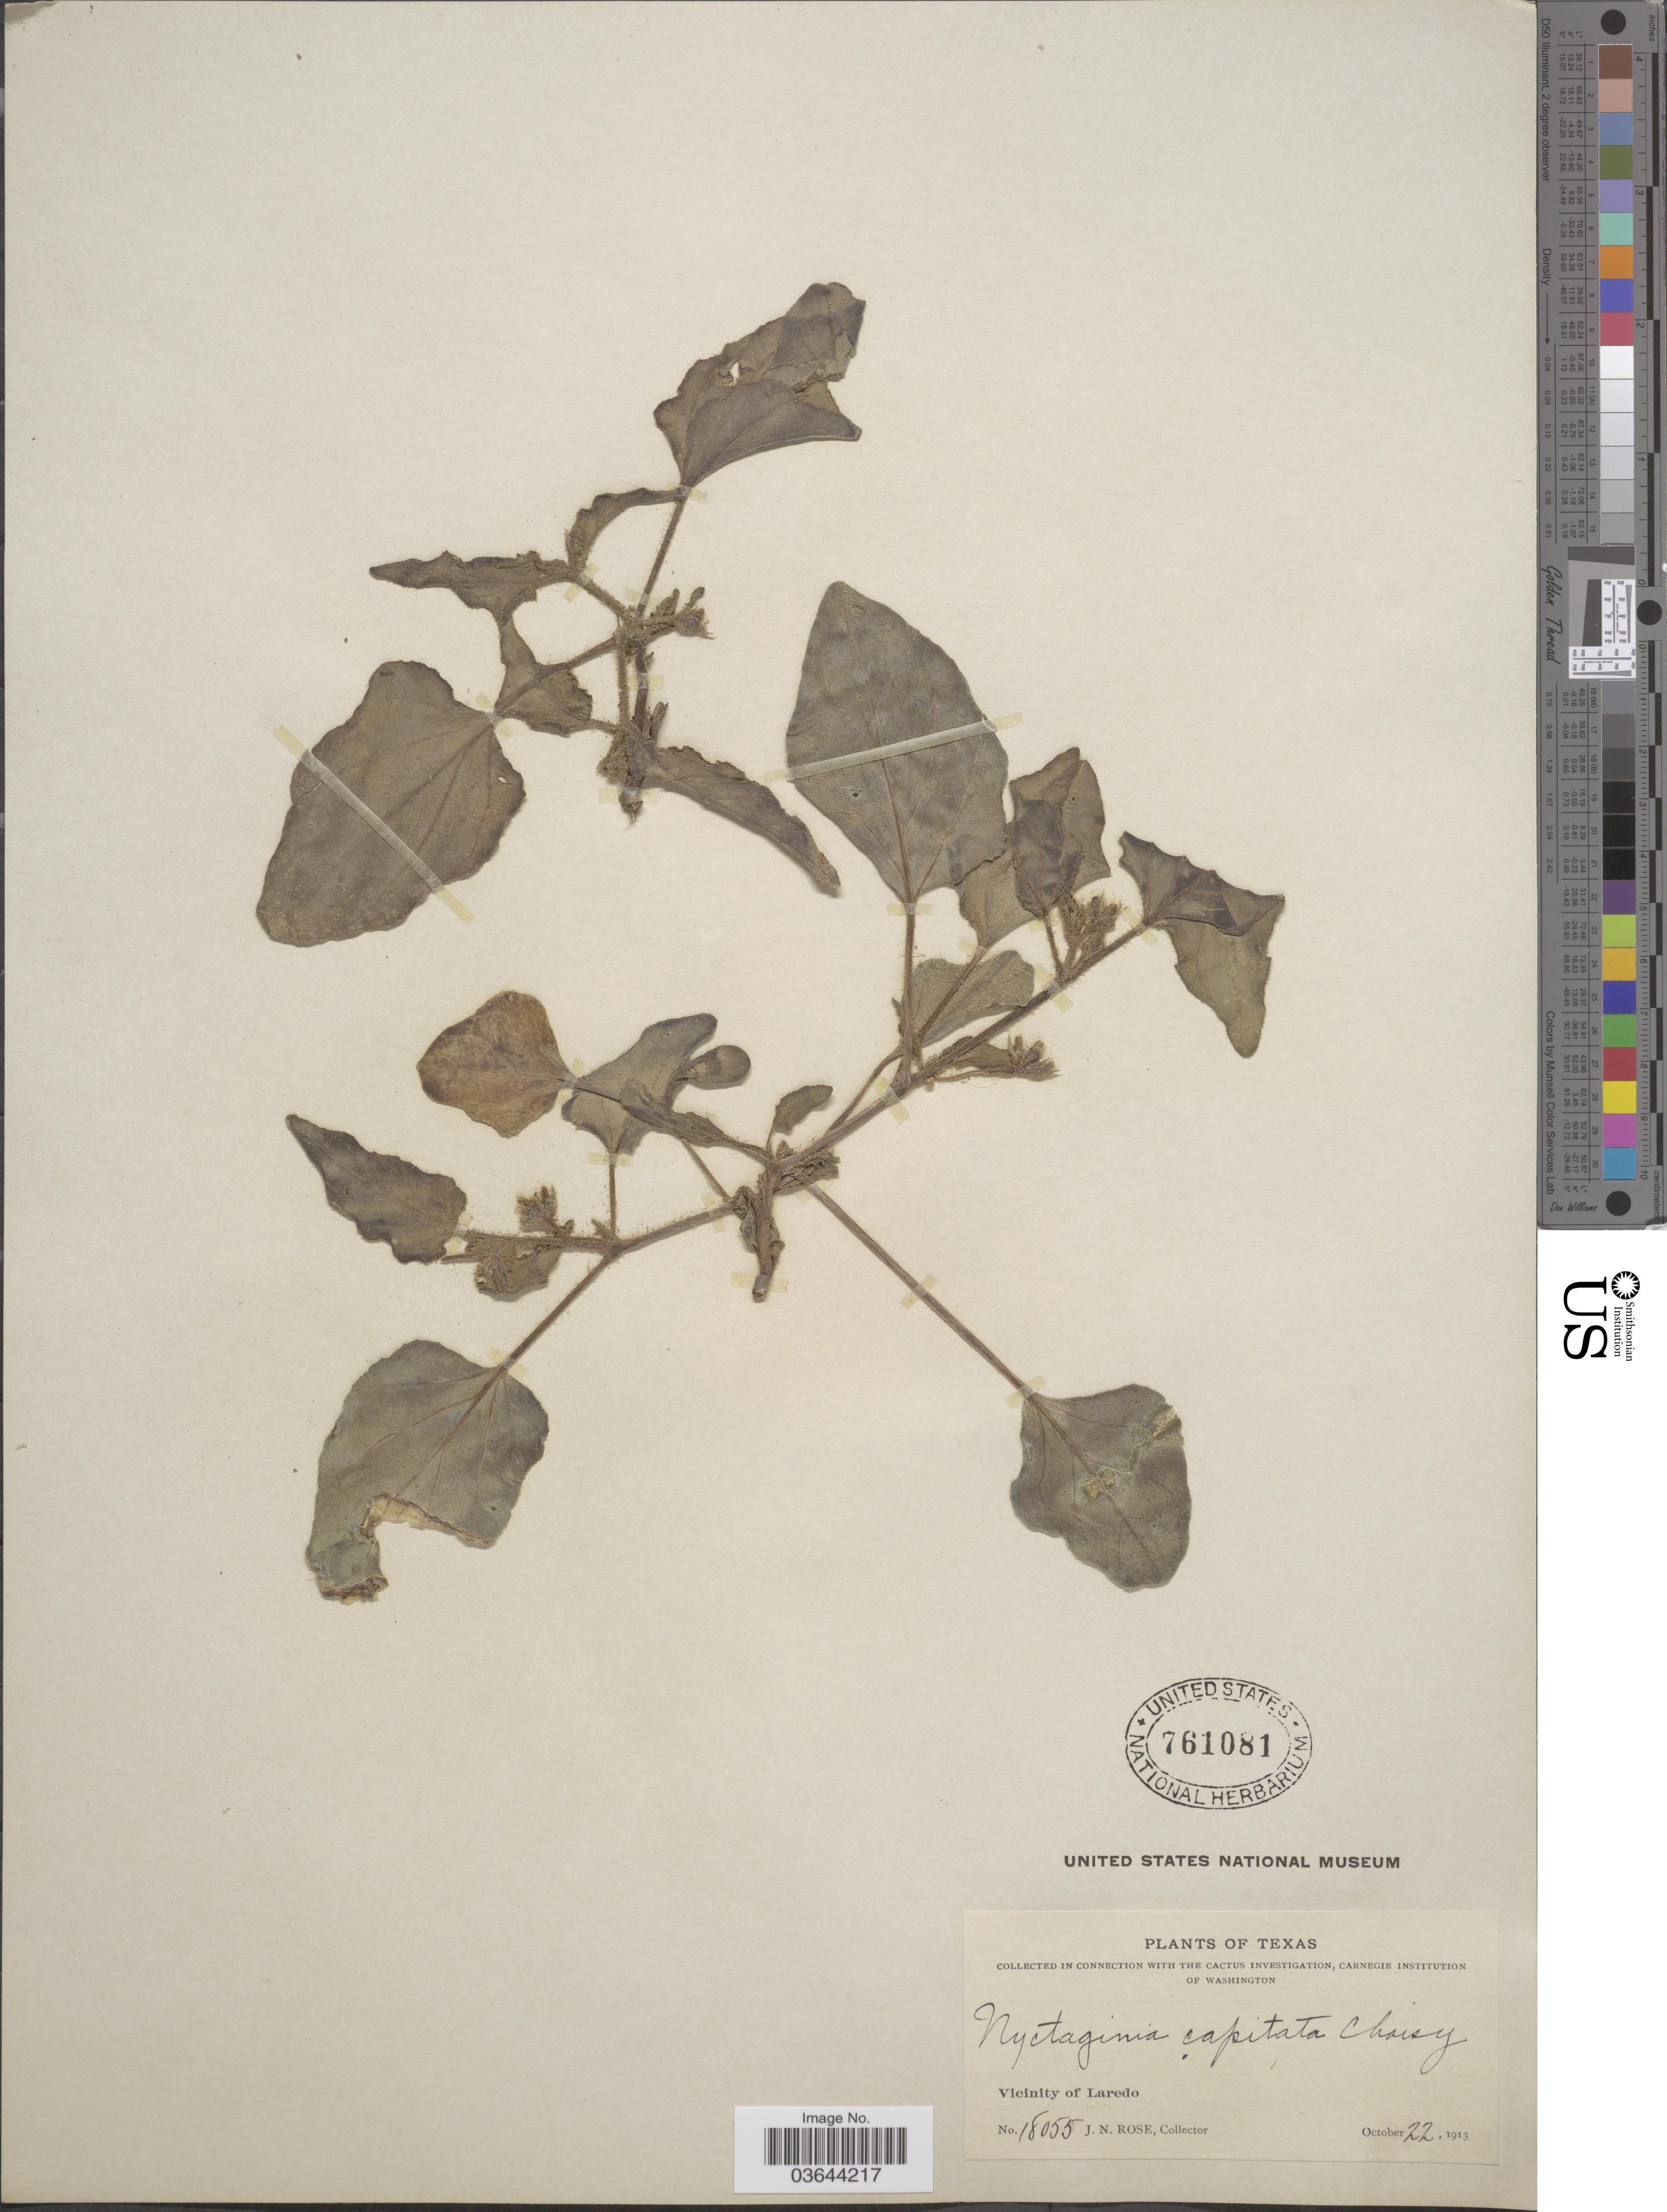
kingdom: Plantae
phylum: Tracheophyta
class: Magnoliopsida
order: Caryophyllales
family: Nyctaginaceae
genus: Nyctaginia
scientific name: Nyctaginia capitata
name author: Choisy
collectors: J. N. Rose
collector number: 18055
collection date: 1913-10-22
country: United States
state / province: Texas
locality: Vicinity of Laredo.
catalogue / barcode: US 761081